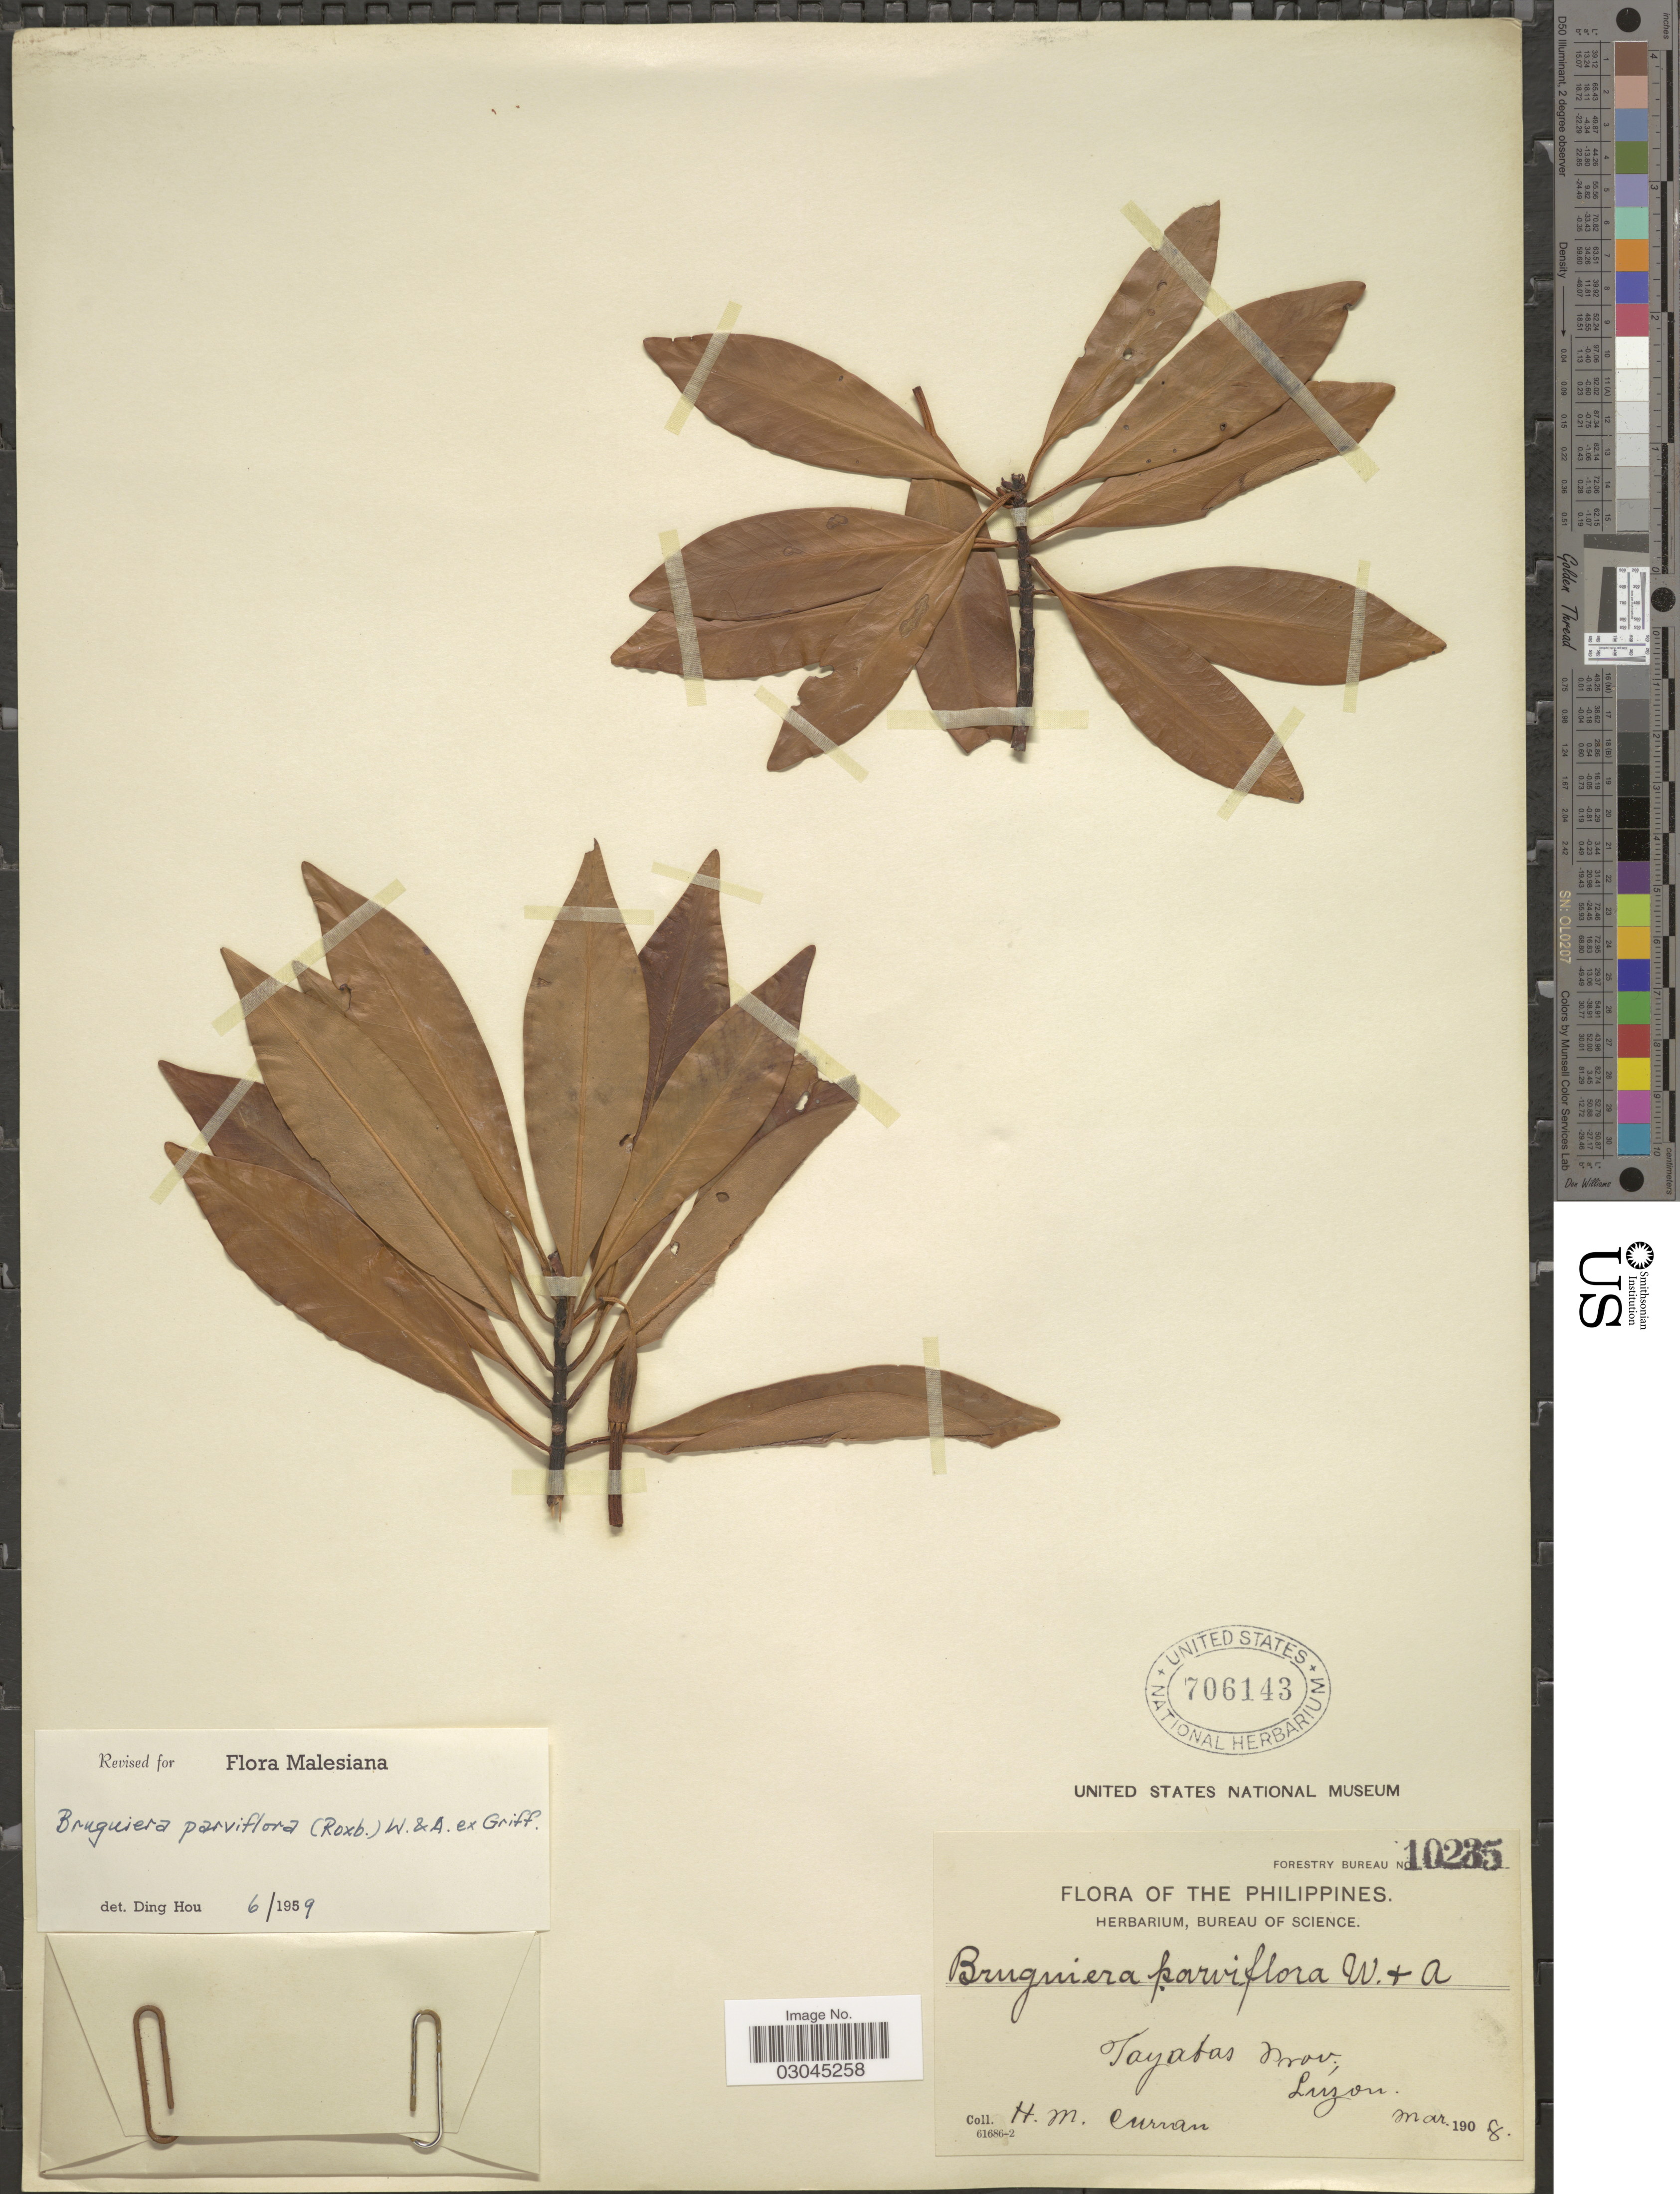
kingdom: Plantae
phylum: Tracheophyta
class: Magnoliopsida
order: Malpighiales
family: Rhizophoraceae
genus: Bruguiera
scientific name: Bruguiera parviflora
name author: (Roxb.) Wight & Arn. ex Griff.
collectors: H. M. Curran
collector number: Forestry Bureau 10235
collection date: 1908-03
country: Philippines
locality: Tayabas Prov., Luzon.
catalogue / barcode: US 706143